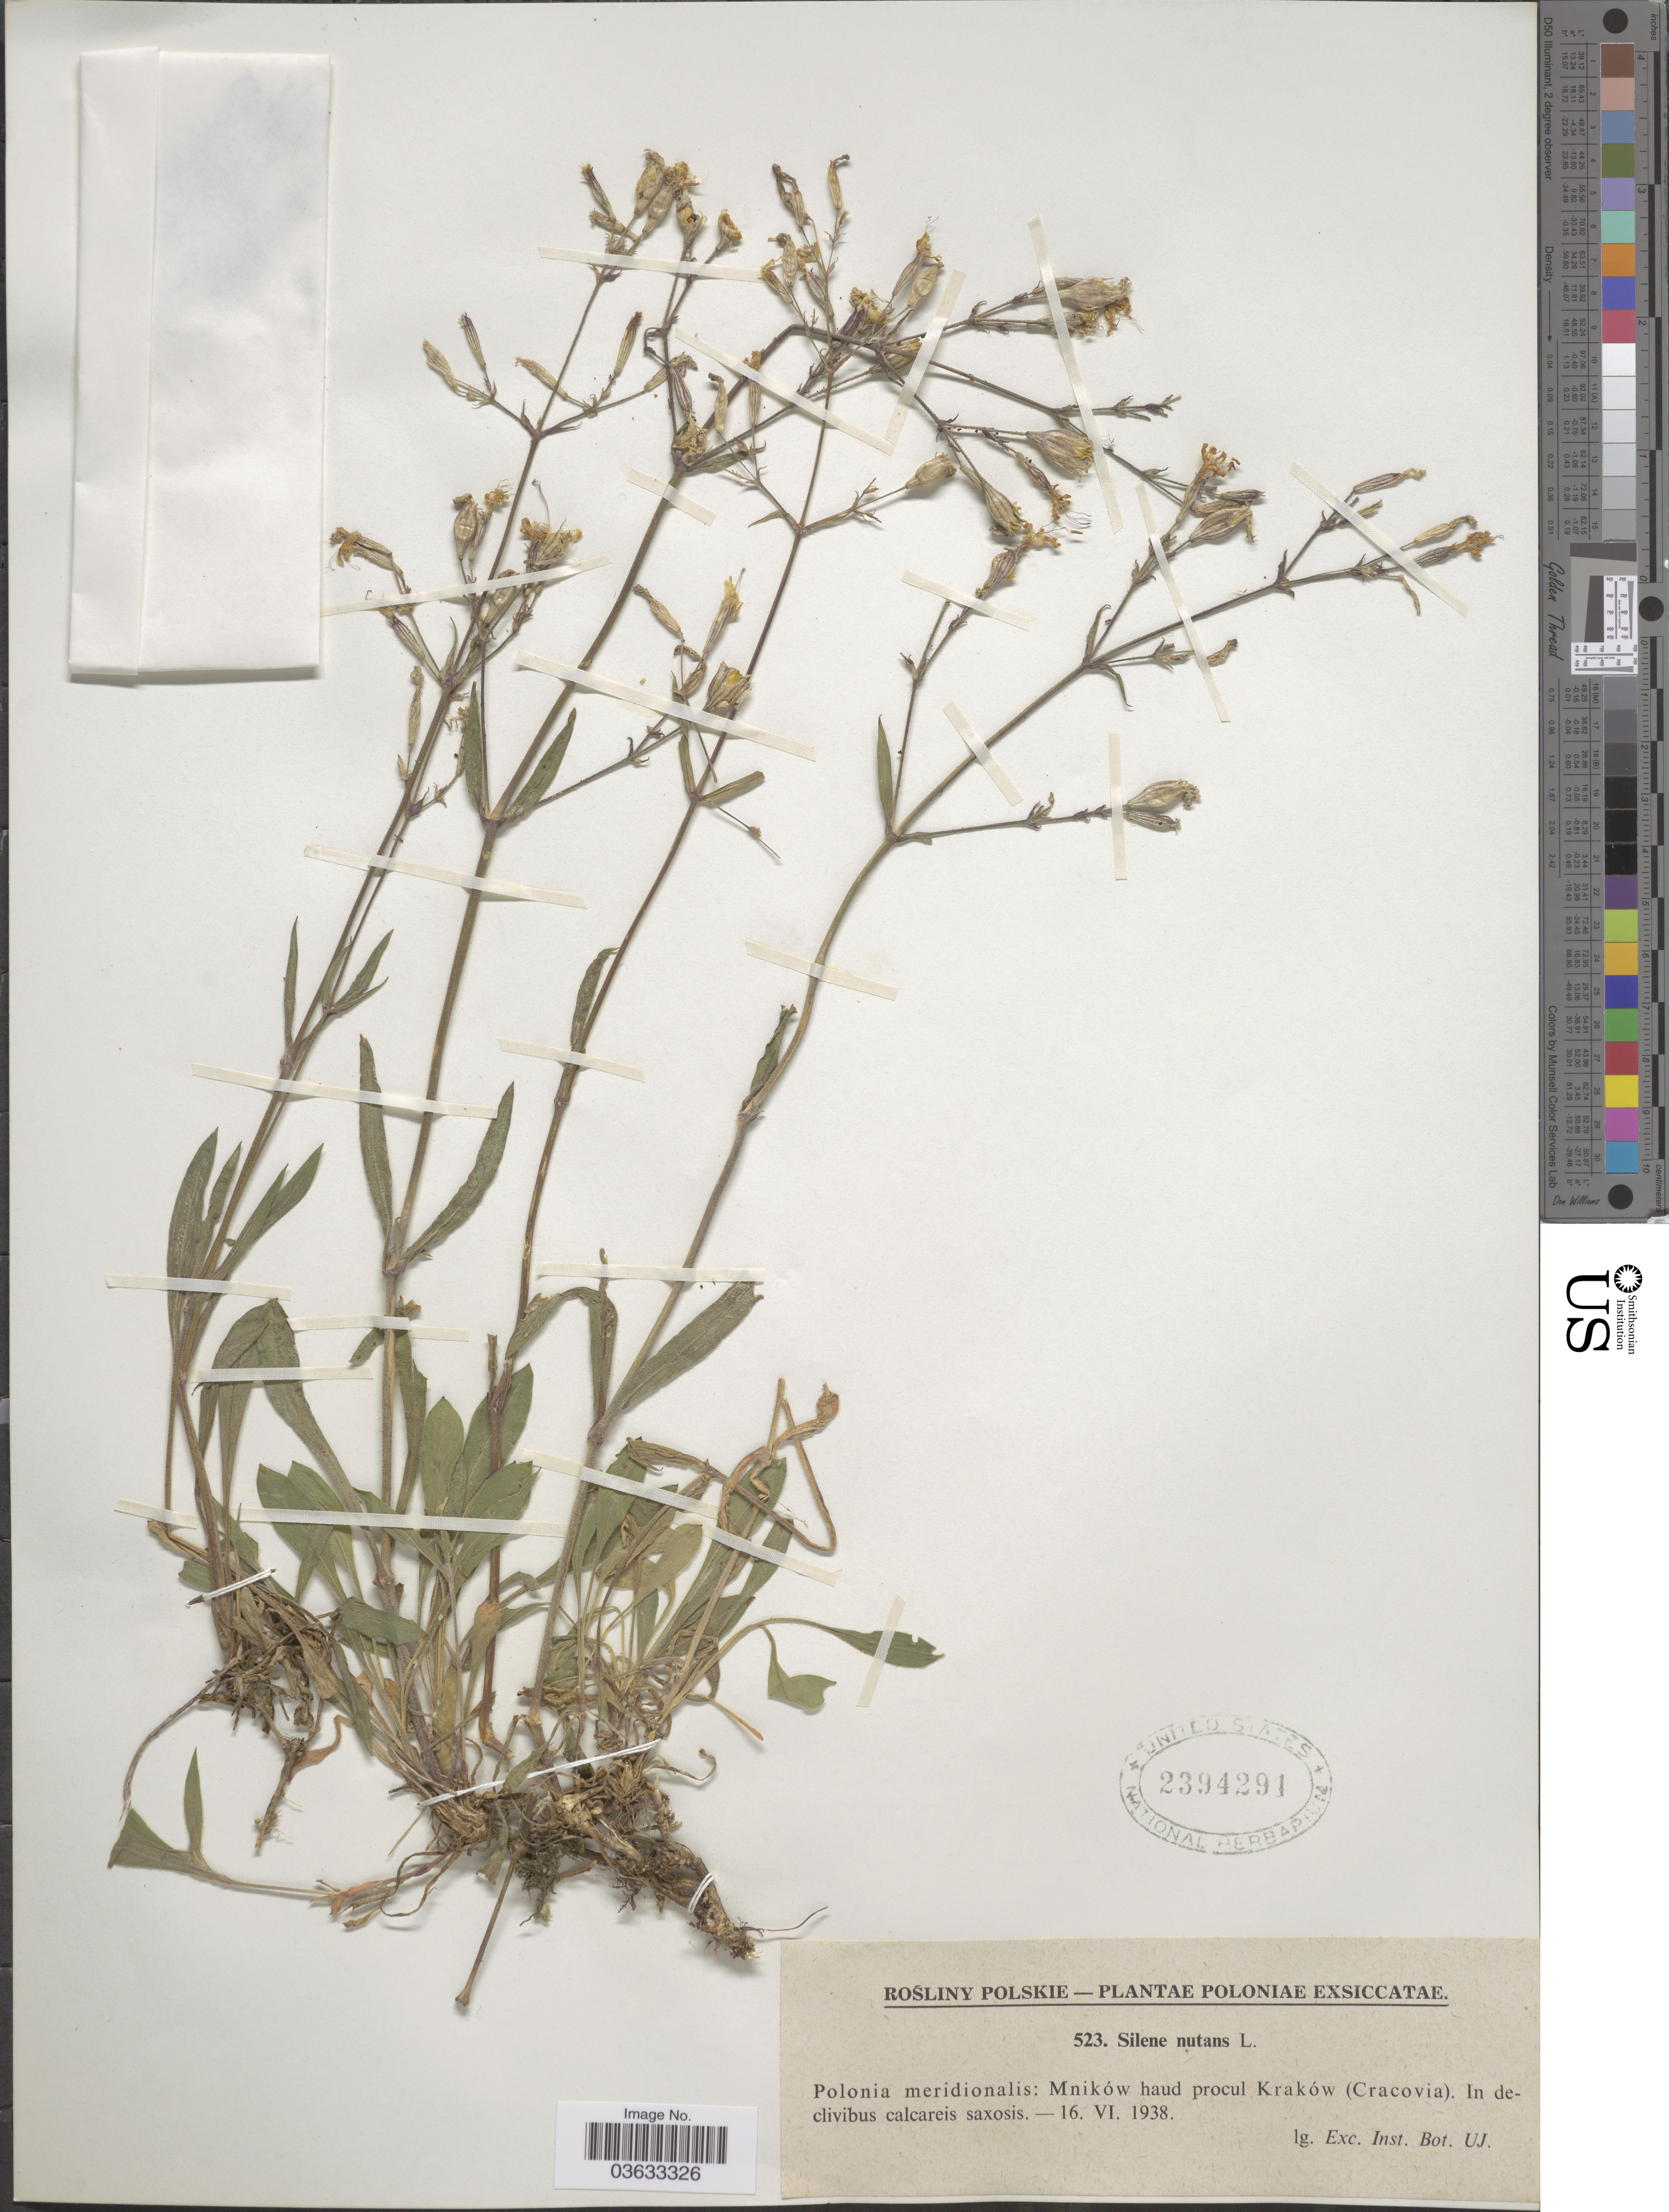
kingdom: Plantae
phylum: Tracheophyta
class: Magnoliopsida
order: Caryophyllales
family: Caryophyllaceae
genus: Silene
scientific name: Silene nutans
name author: L.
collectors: ex Inst. Bot. UJ.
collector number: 523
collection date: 1938-06-16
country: Poland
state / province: Opolskie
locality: Poloniae. Polonia meridionalis: Mników haud procul Kraków (Cracovia).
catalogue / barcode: US 2394291